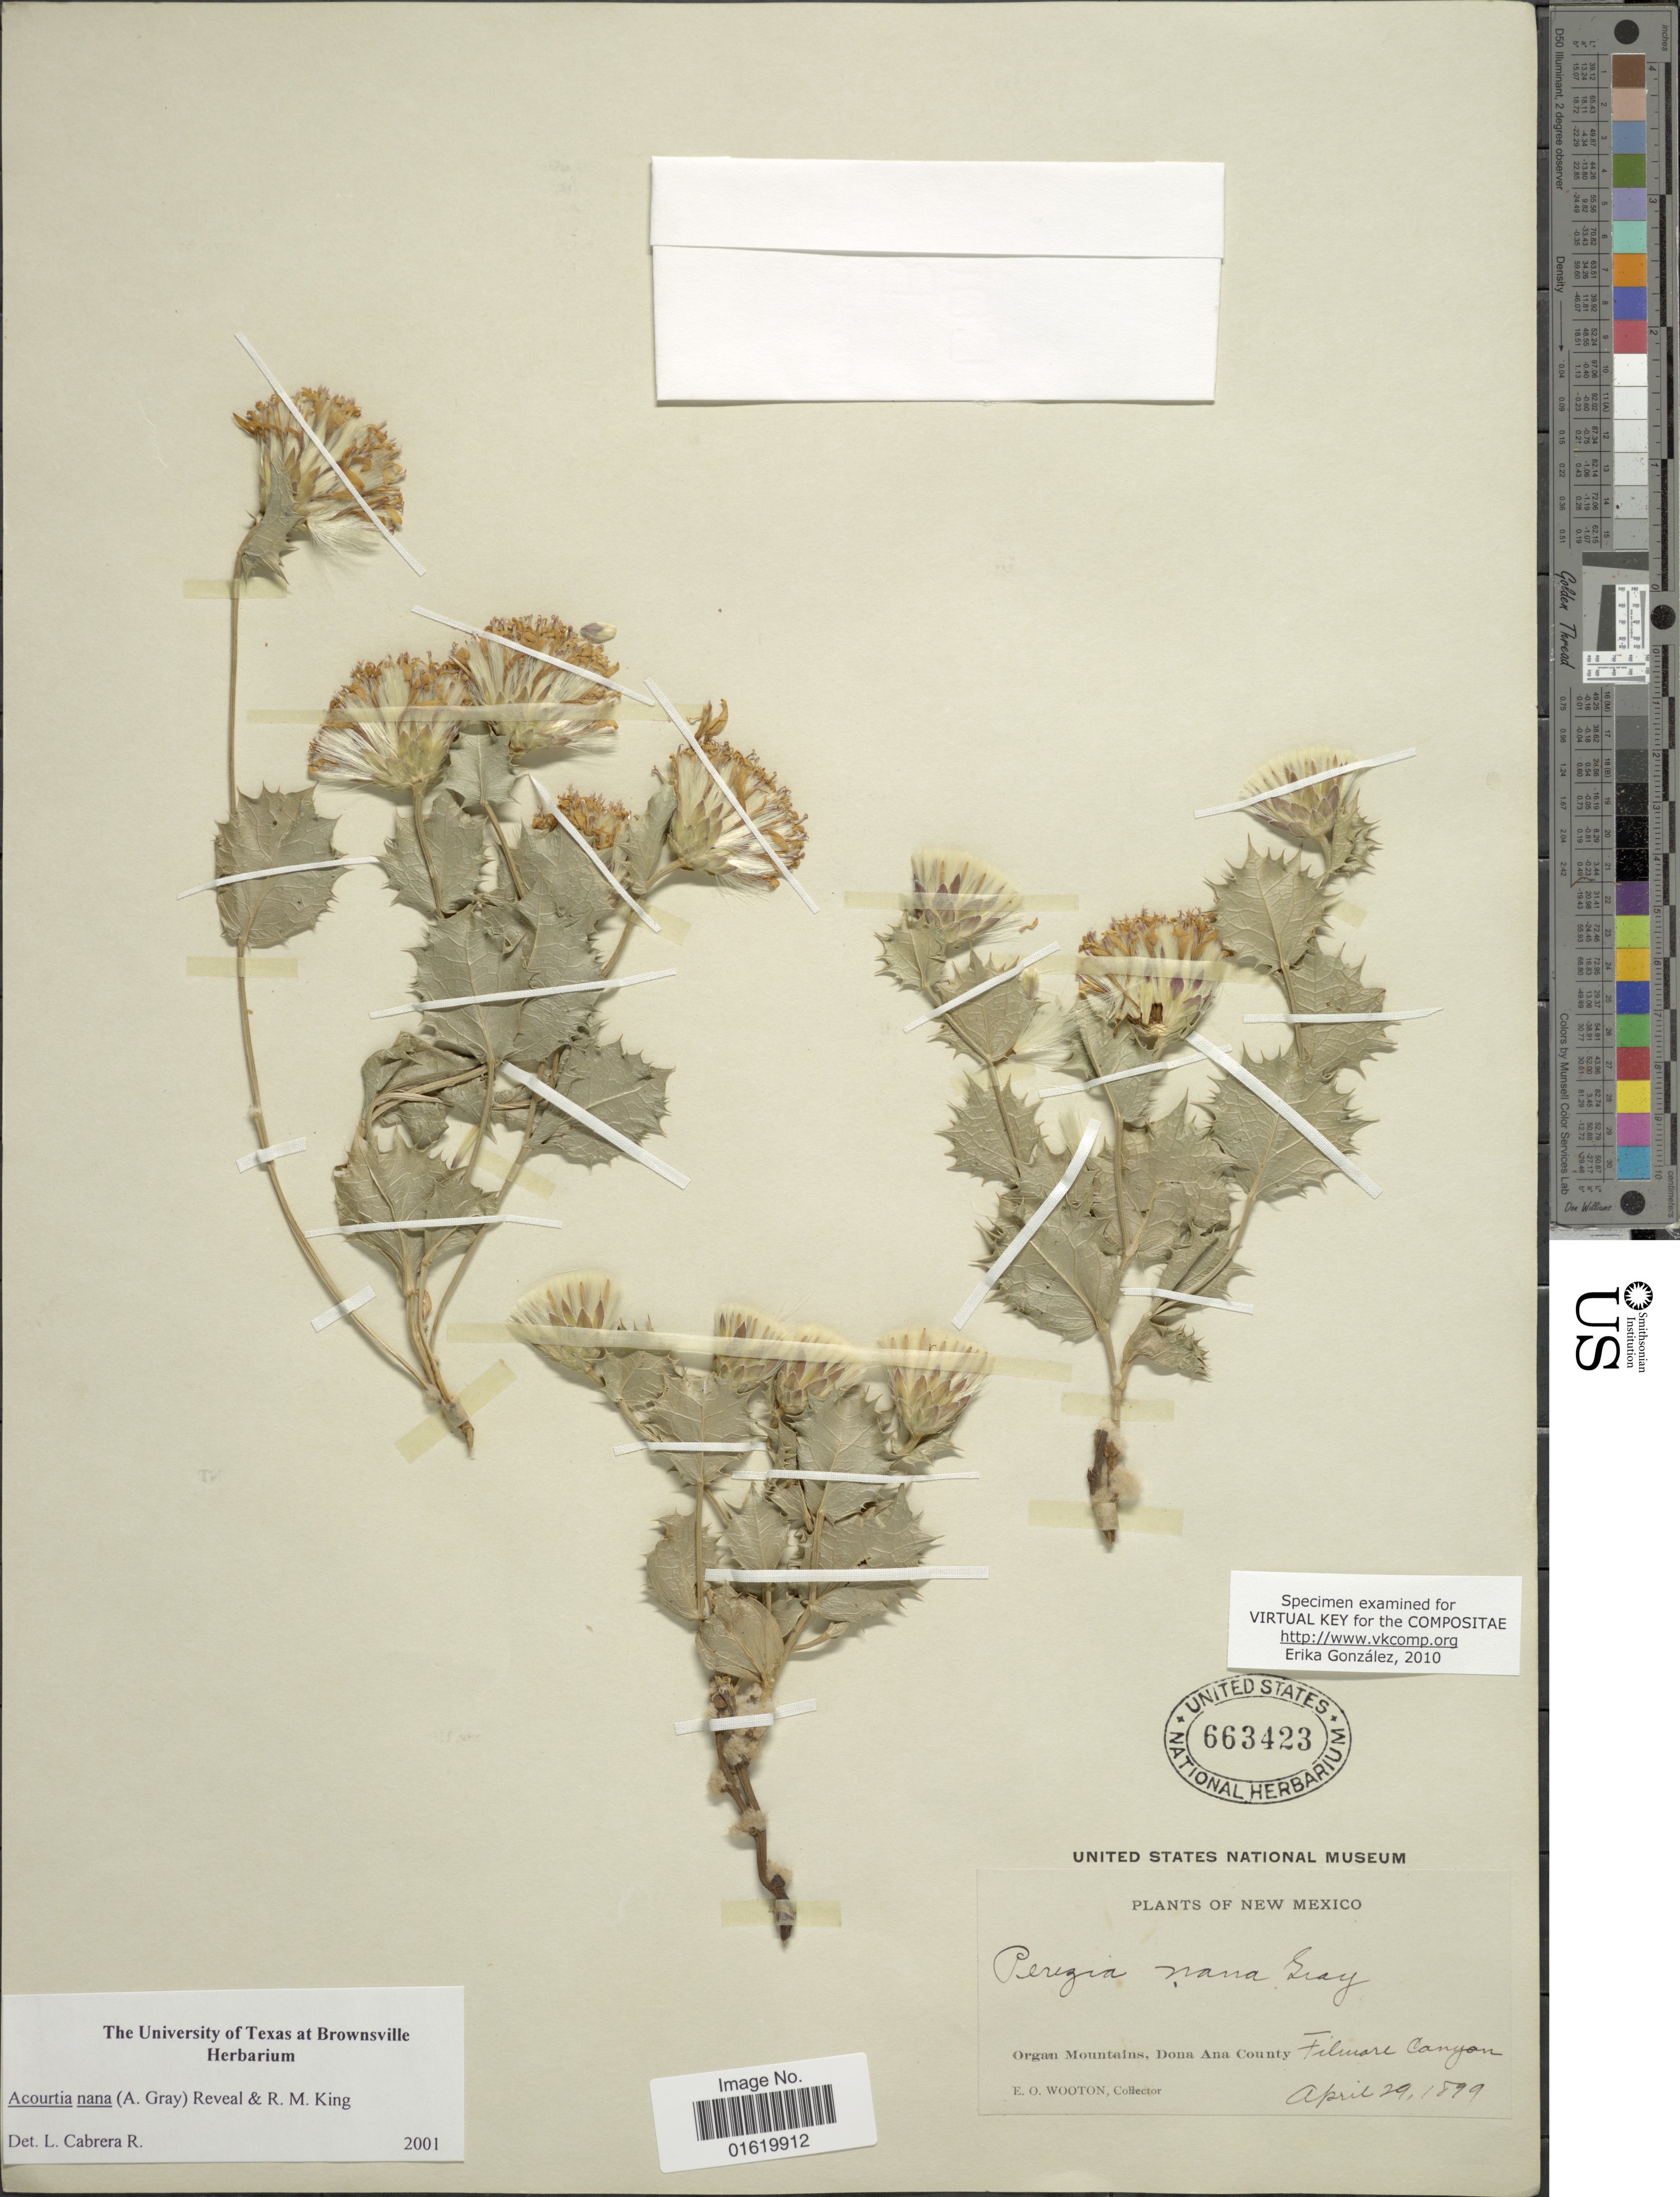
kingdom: Plantae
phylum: Tracheophyta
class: Magnoliopsida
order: Asterales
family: Asteraceae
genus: Acourtia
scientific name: Acourtia nana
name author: (A. Gray) Reveal & R.M. King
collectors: E. O. Wooton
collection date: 1899-04-29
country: United States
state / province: New Mexico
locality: Organ Mountains, Dona Ana County. Filmore Canyon.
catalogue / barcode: US 663423